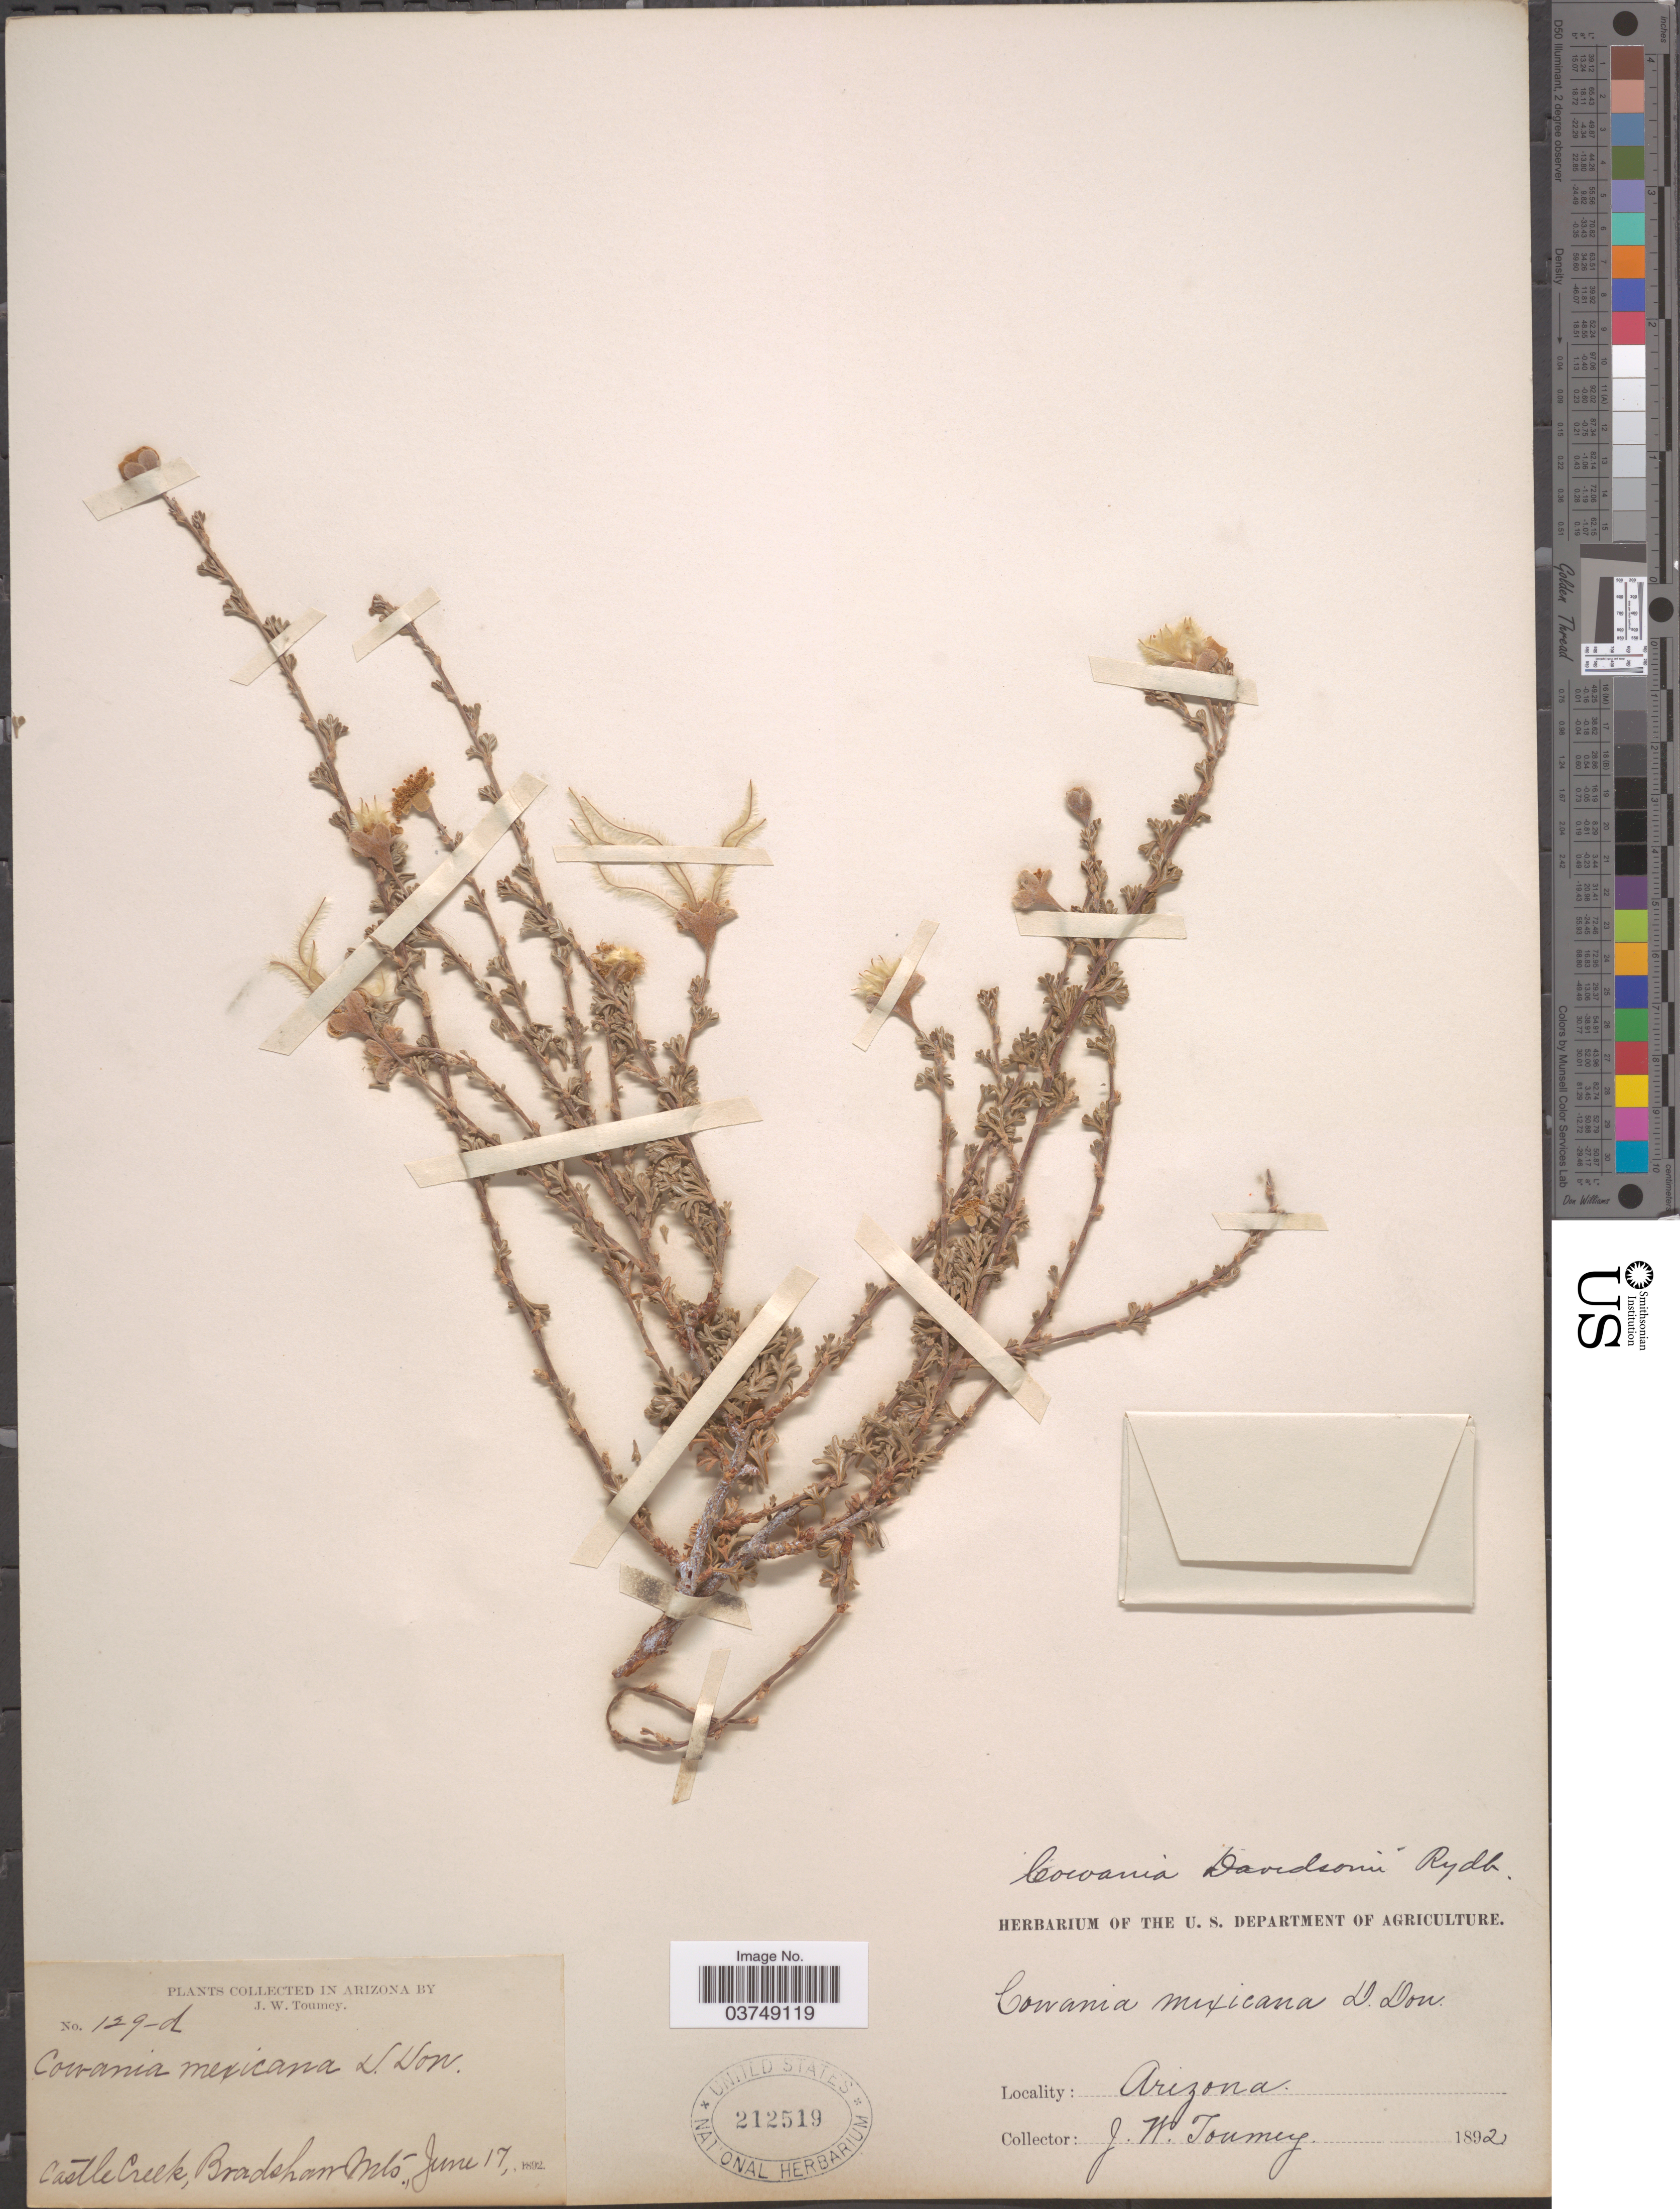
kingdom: Plantae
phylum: Tracheophyta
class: Magnoliopsida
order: Rosales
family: Rosaceae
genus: Purshia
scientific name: Purshia stansburyana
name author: (Torr.) Henrickson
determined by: Strong, Mark T., (BOT), Smithsonian Institution - National Museum of Natural History (UNITED STATES)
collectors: J. W. Toumey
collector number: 129-d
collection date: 1892-06-17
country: United States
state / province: Arizona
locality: Castle Creek, Bradshaw Mts.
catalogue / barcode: US 212519